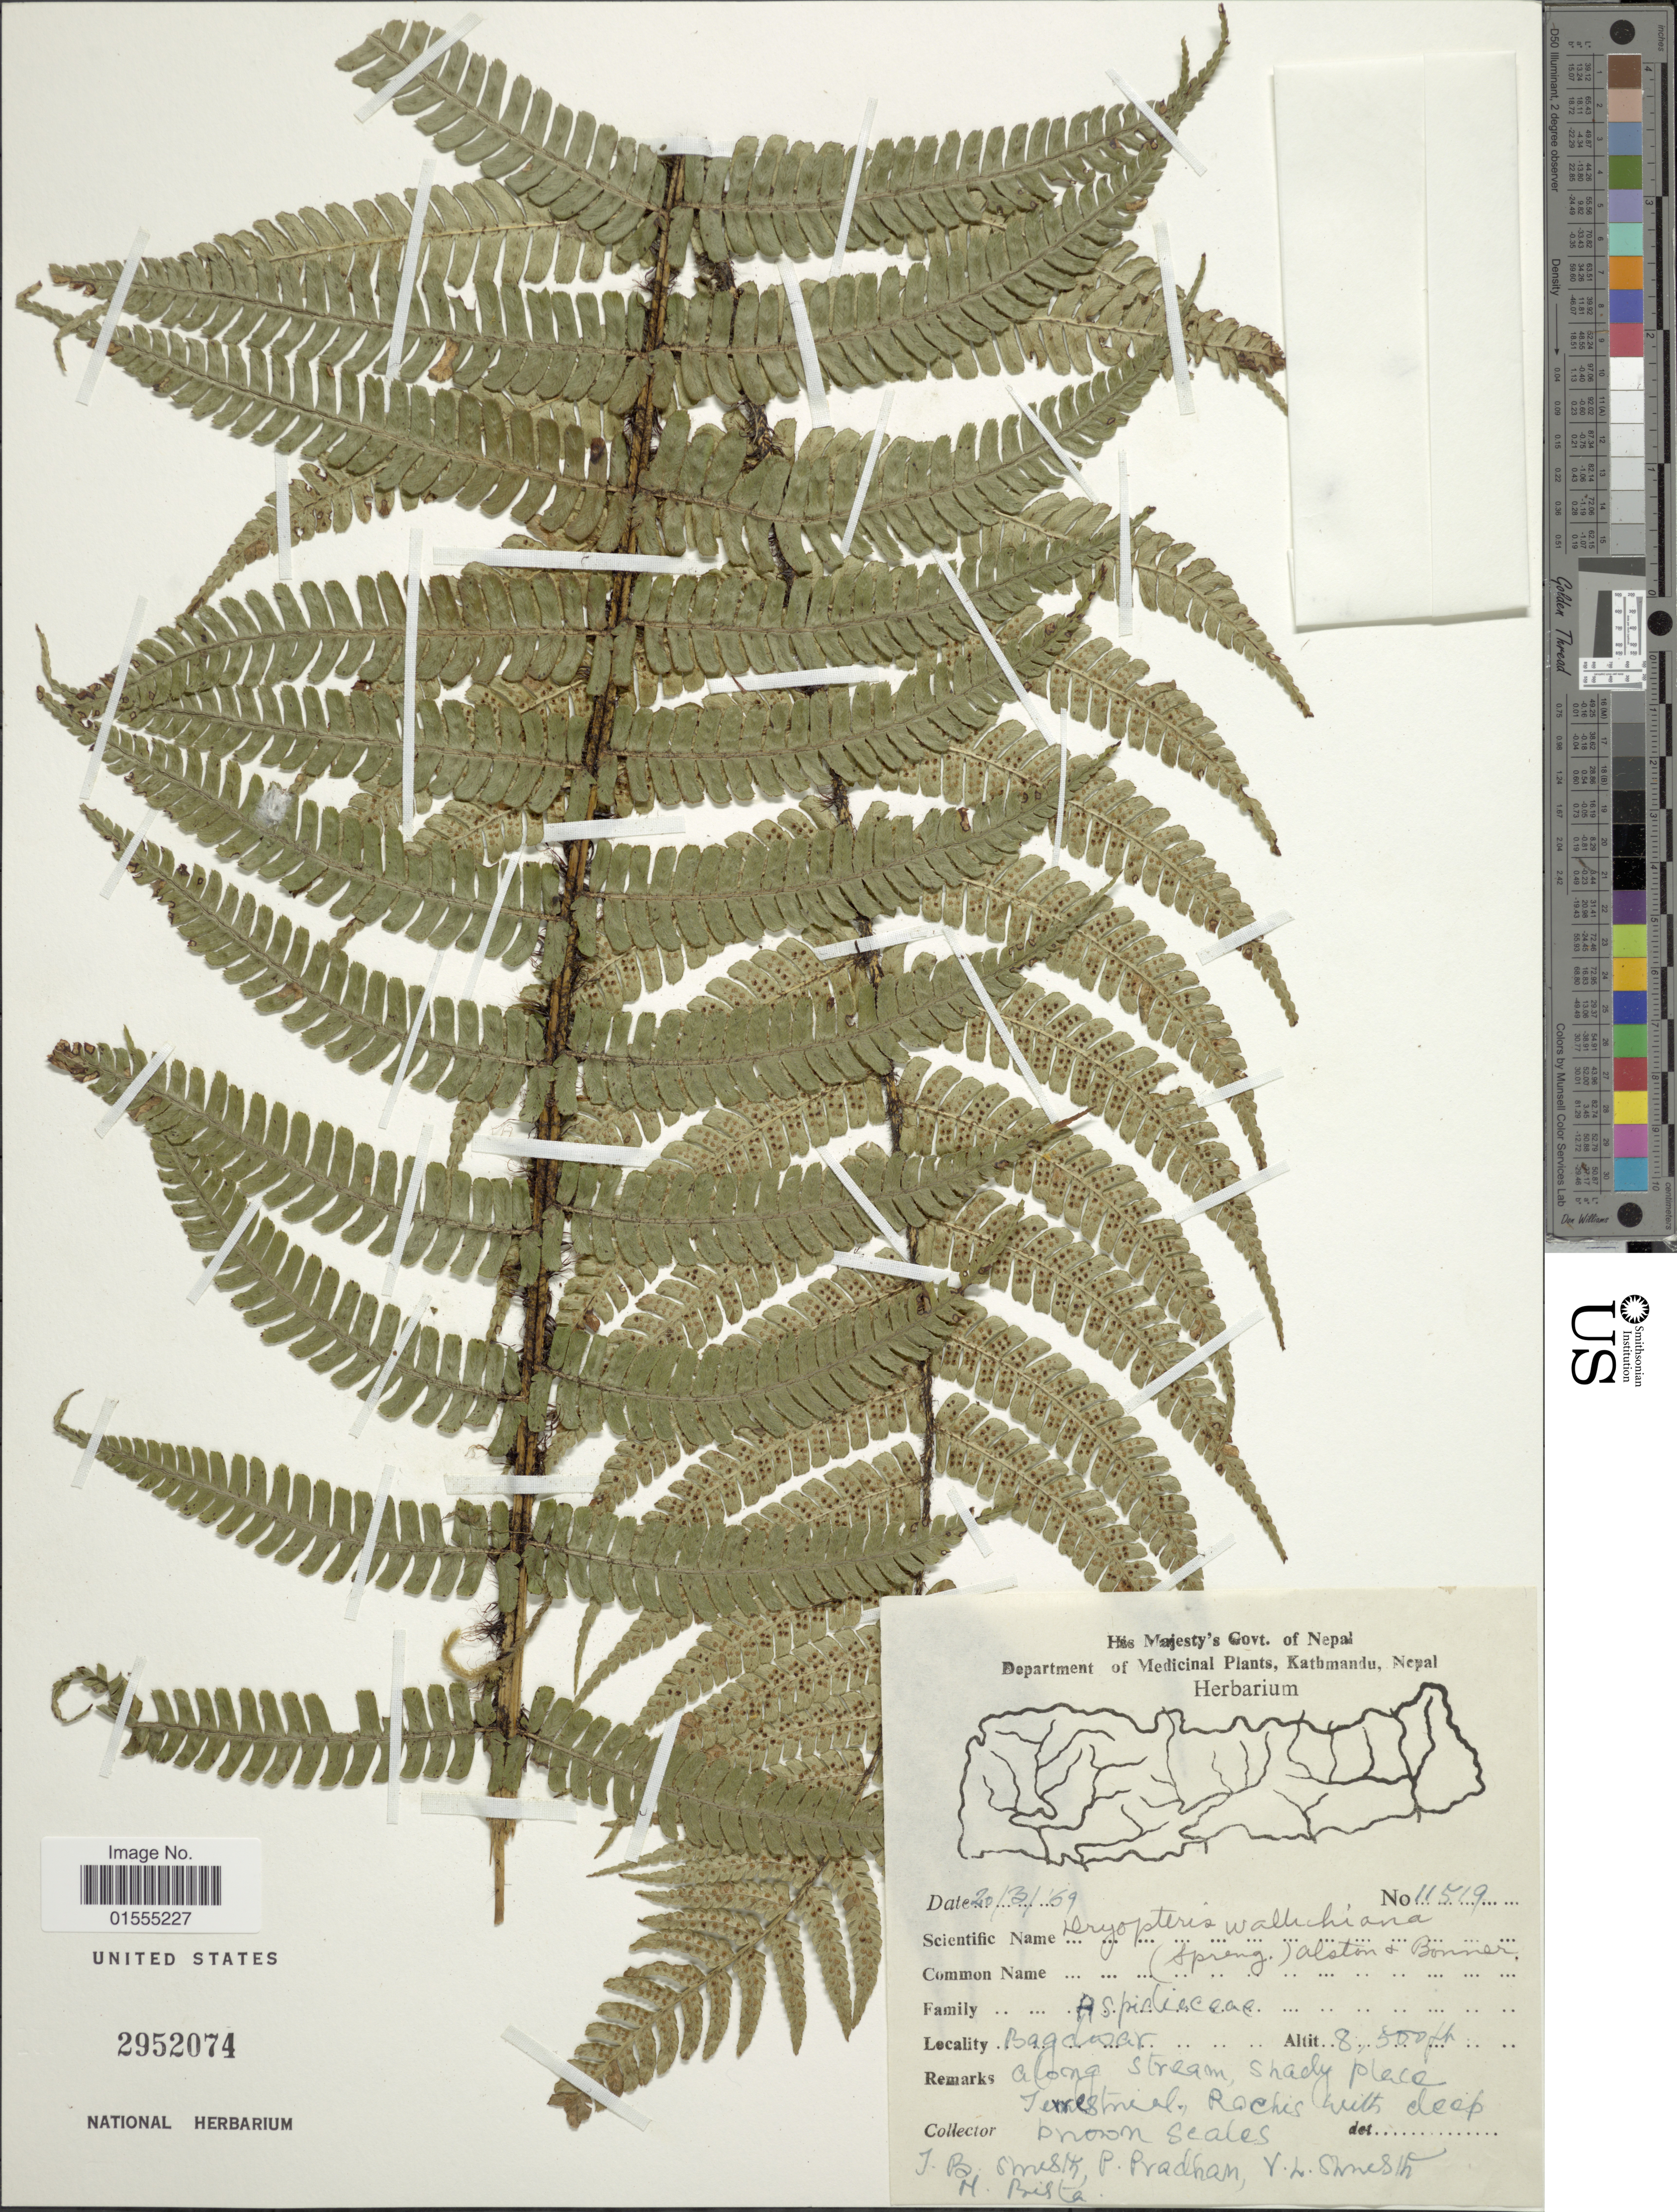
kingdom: Plantae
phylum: Tracheophyta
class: Polypodiopsida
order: Polypodiales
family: Dryopteridaceae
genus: Dryopteris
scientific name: Dryopteris wallichiana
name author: (Spreng.) Hyl.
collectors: T. B. Shrestha, P. Pradhan, V. Shrestha & M. Bista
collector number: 11519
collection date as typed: Transcribed d/m/y: 20/3/69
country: Nepal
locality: Bagdwar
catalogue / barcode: US 2952074